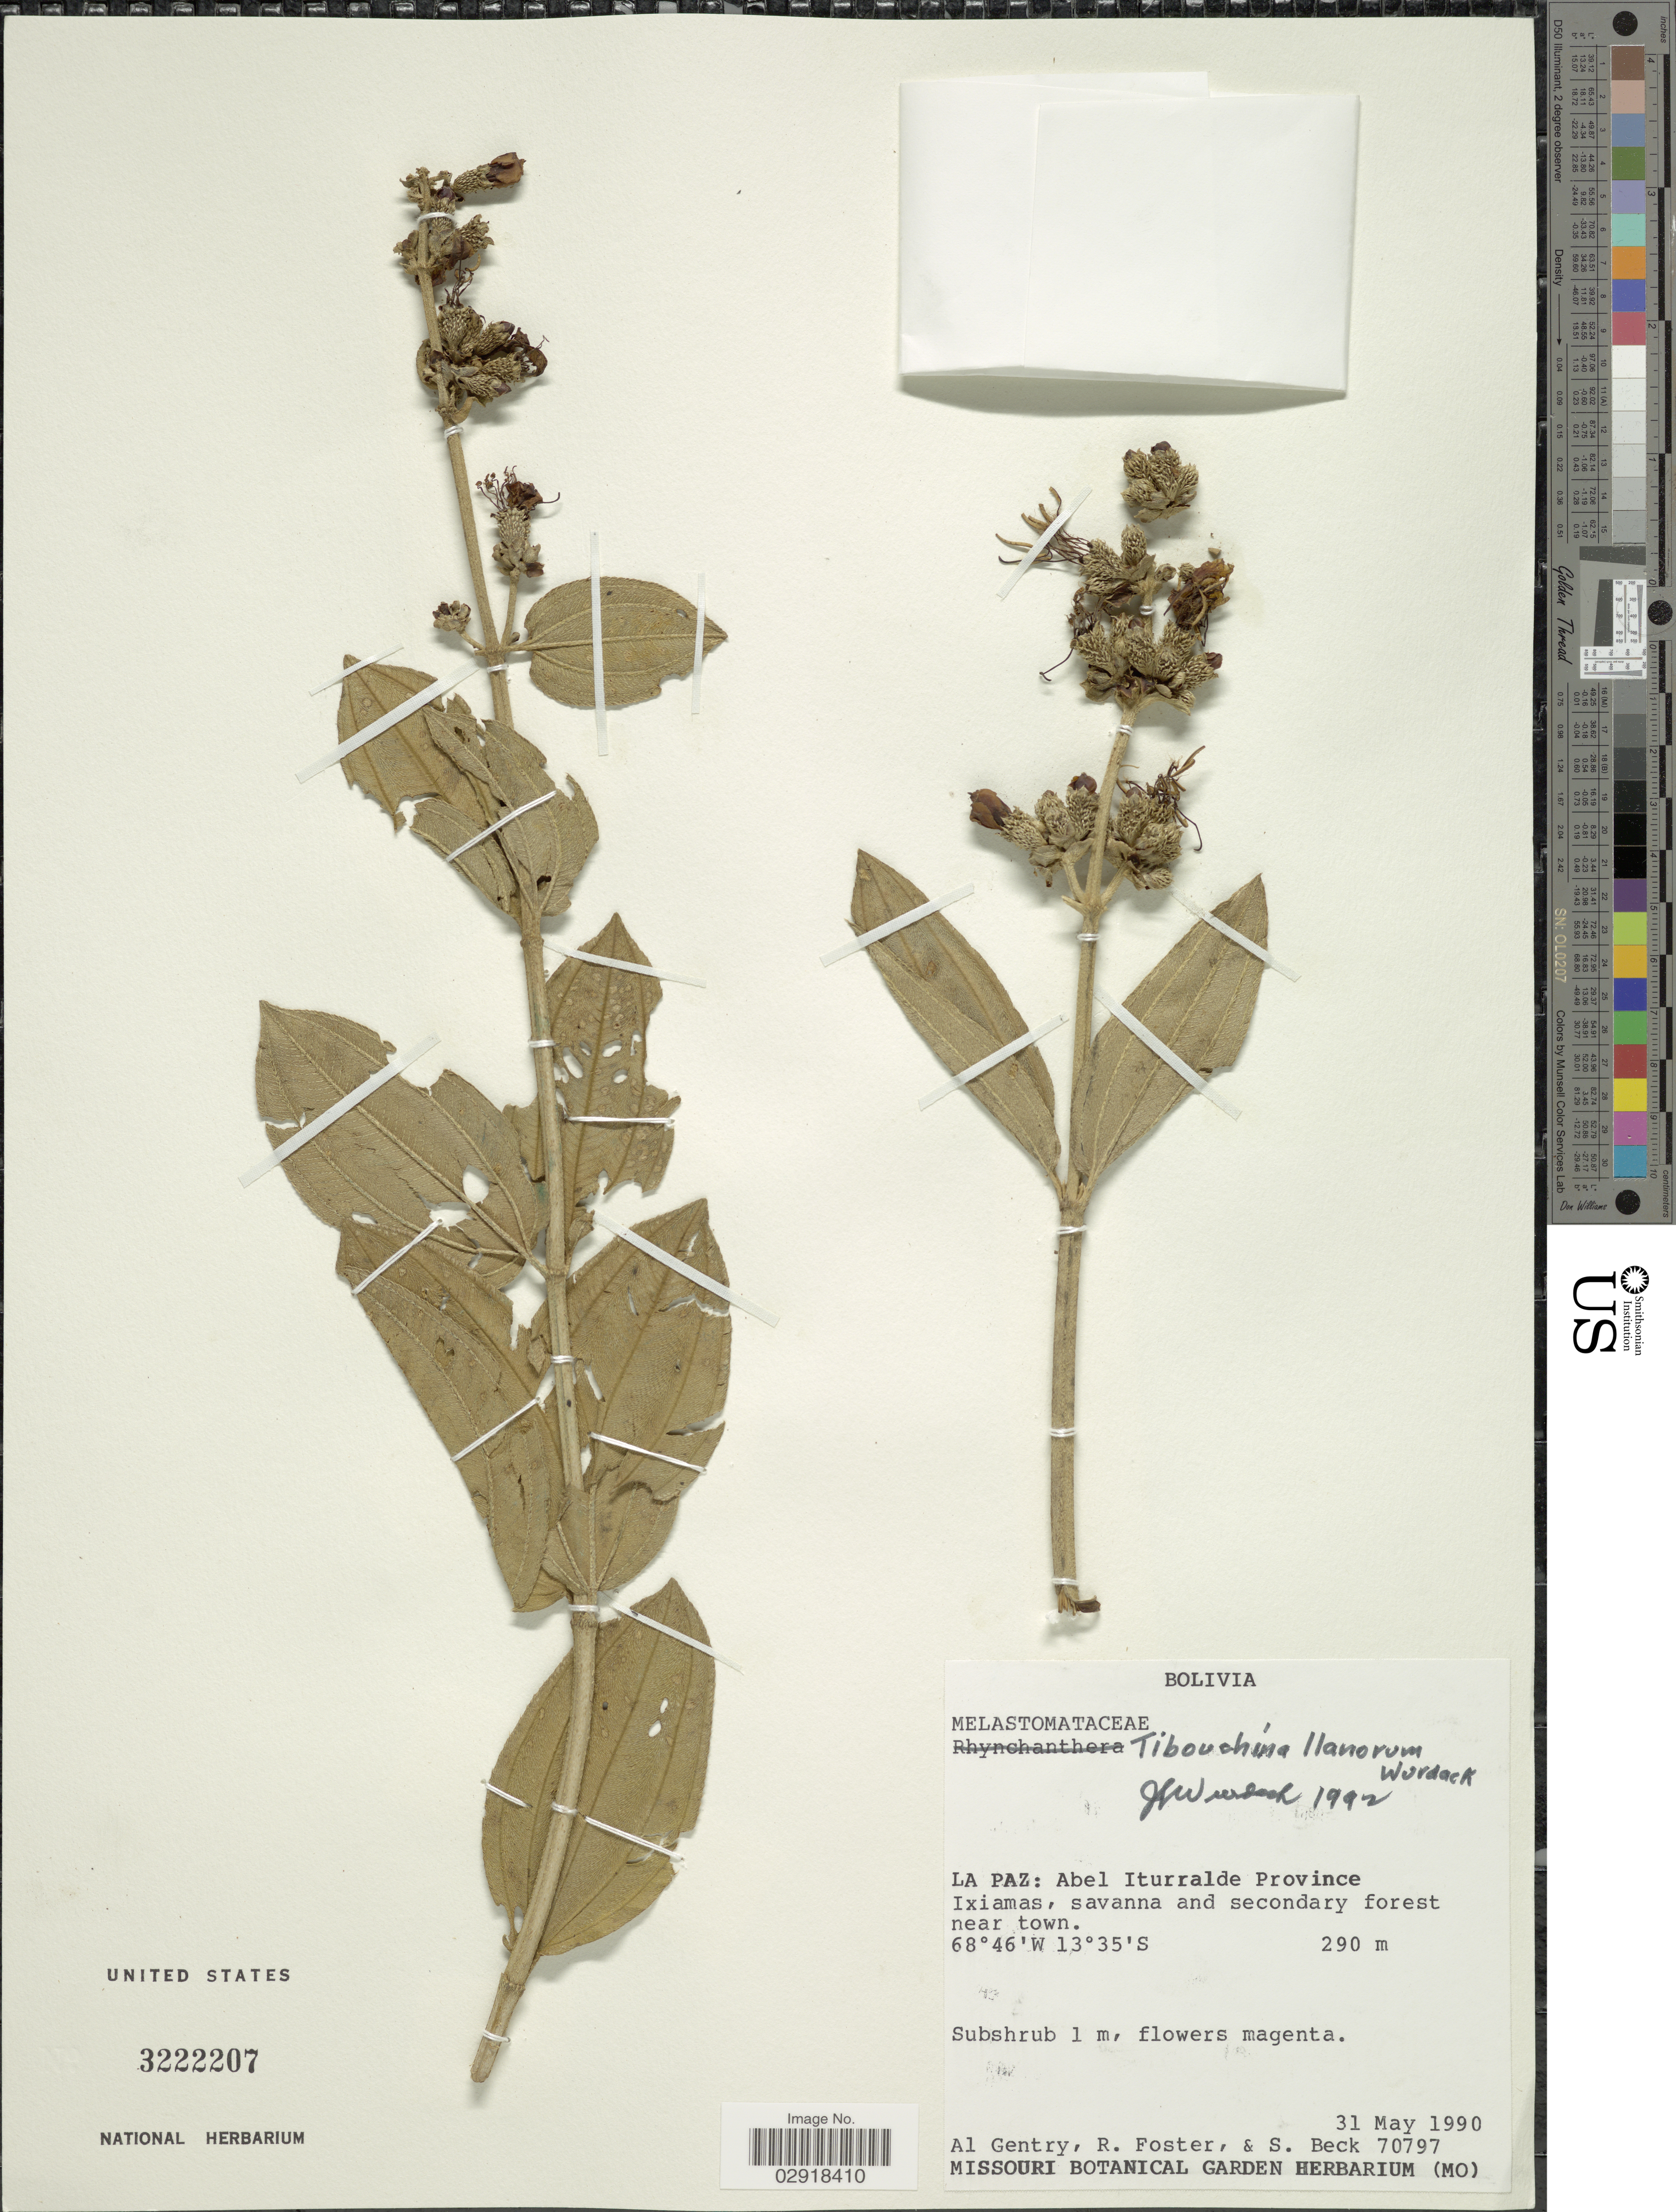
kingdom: Plantae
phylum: Tracheophyta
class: Magnoliopsida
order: Myrtales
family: Melastomataceae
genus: Tibouchina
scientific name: Tibouchina llanorum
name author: Wurdack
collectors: A. H. Gentry, R. Foster & S. G. Beck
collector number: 70797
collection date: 1990-05-31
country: Bolivia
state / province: La Paz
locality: Abel Iturralde Province, Ixiamas, savanna and secondary forest near town.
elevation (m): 290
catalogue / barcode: US 3222207